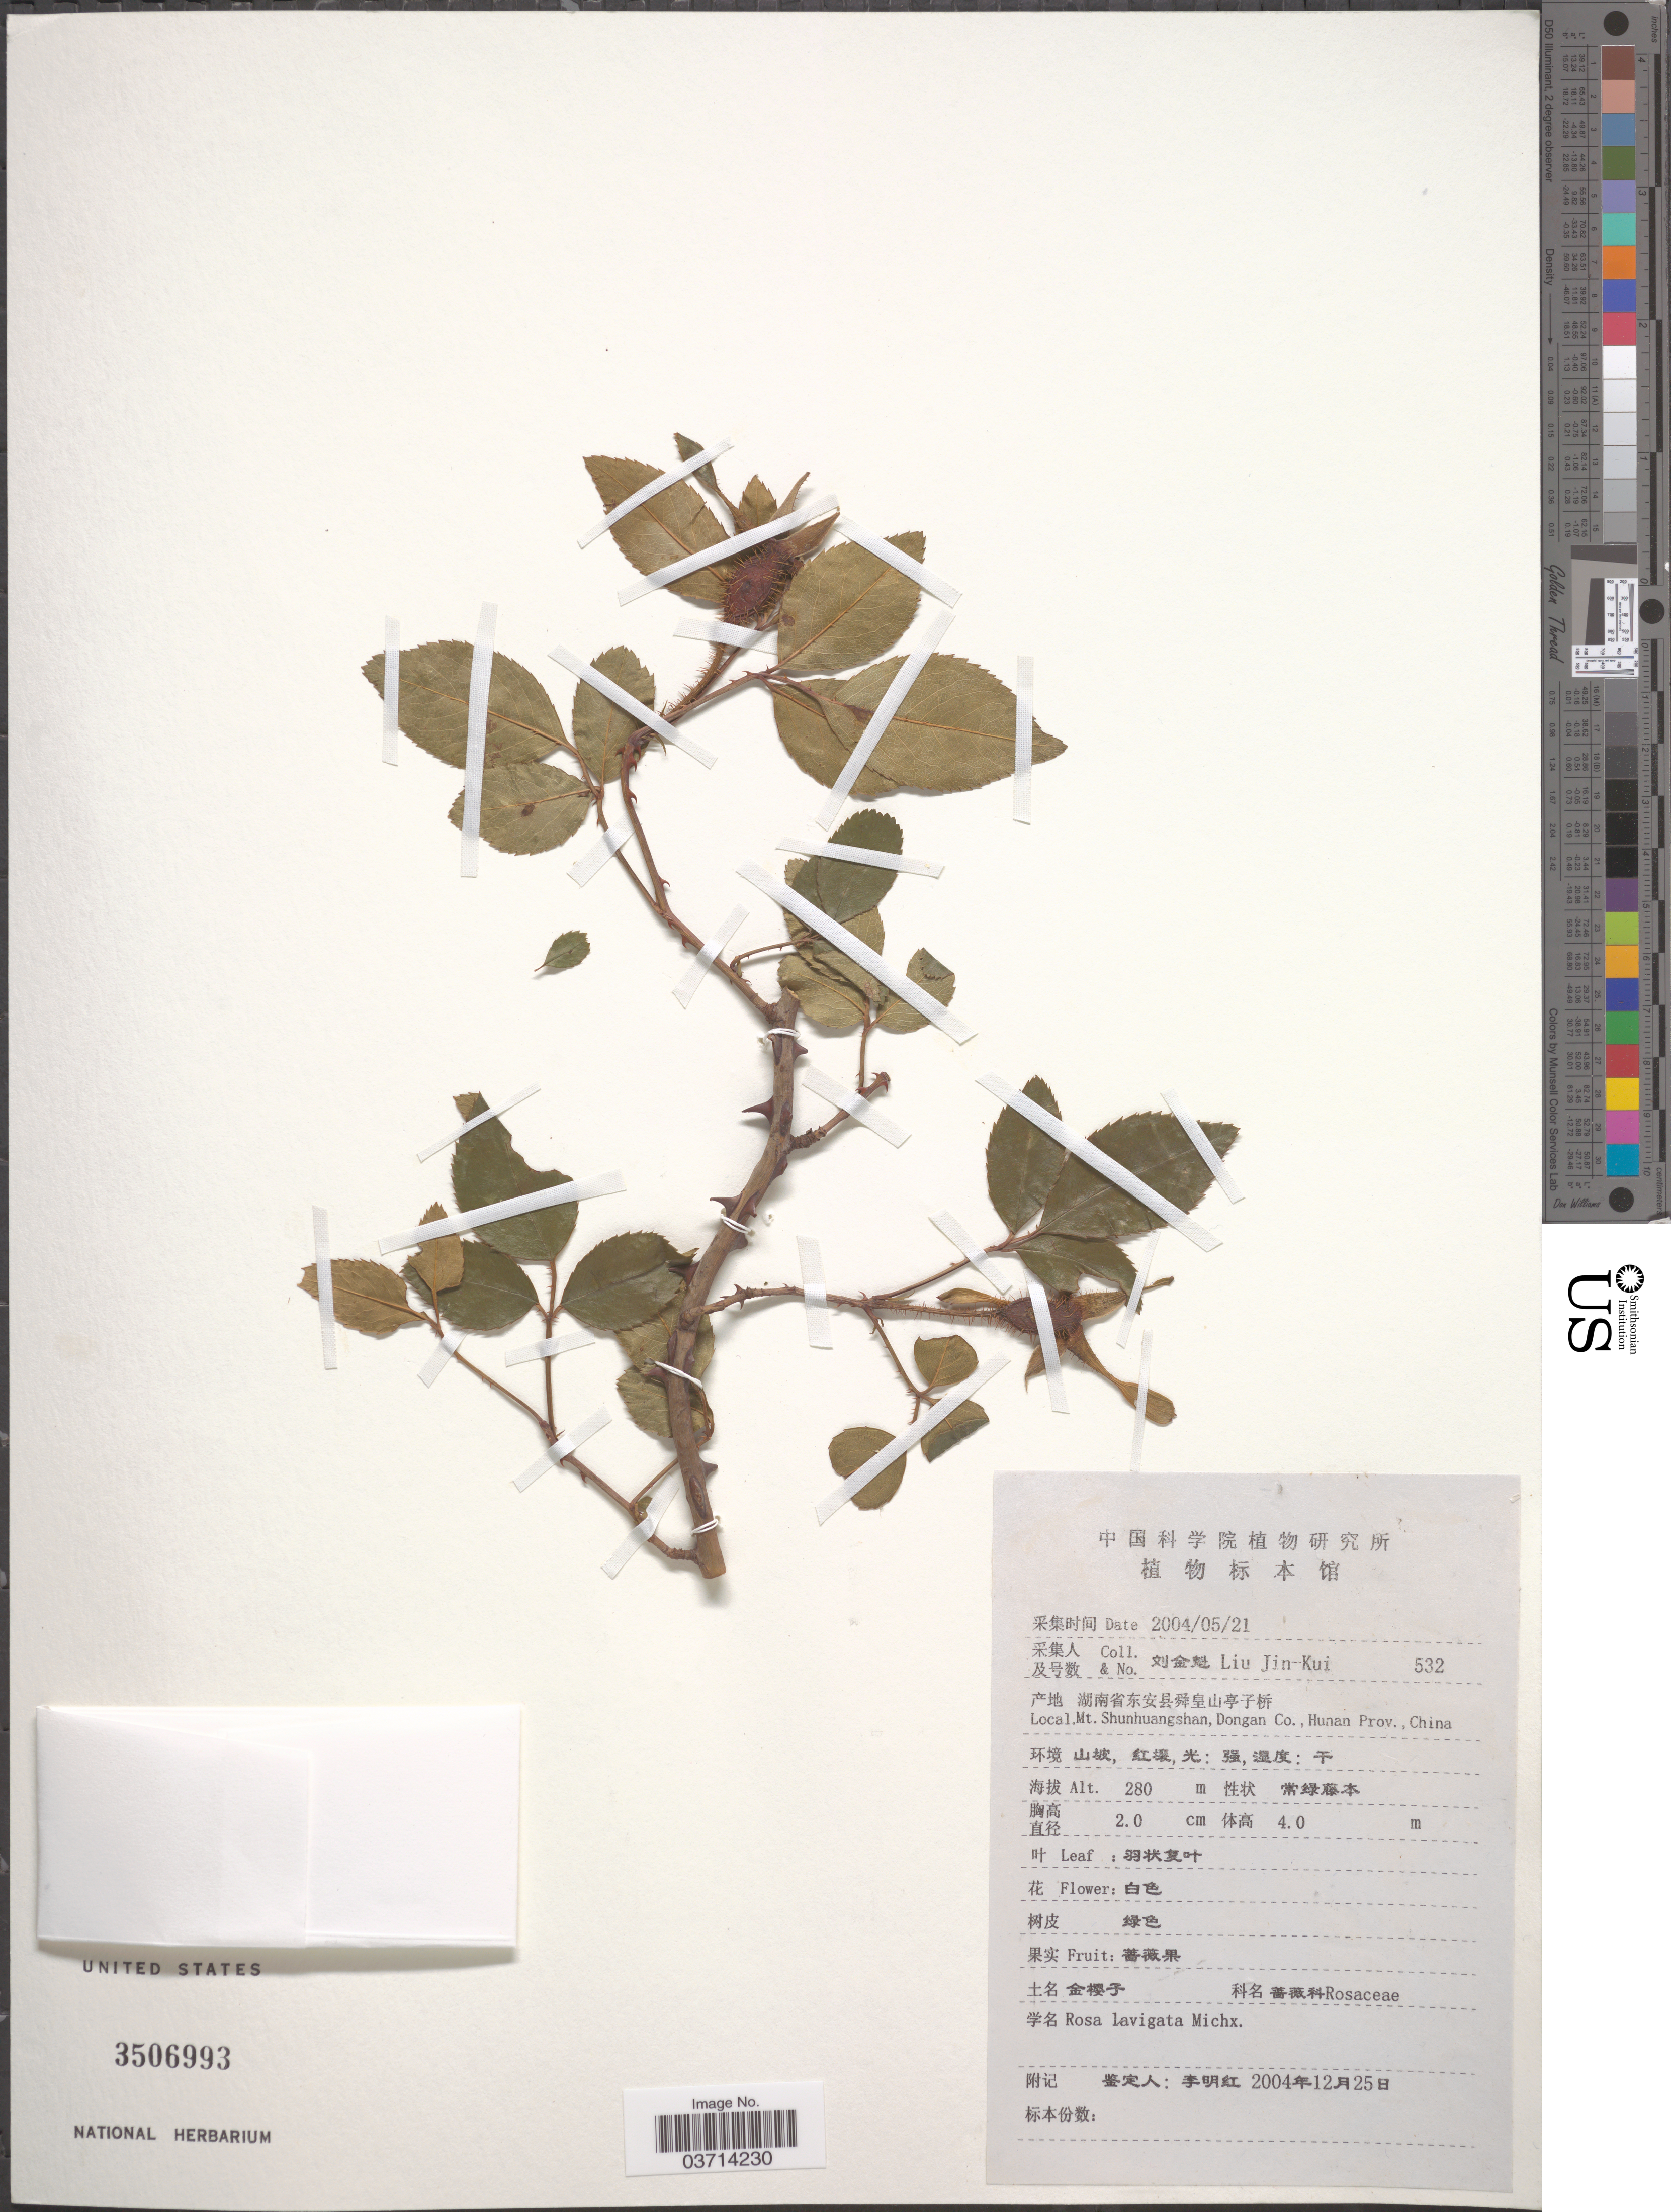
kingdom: Plantae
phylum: Tracheophyta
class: Magnoliopsida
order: Rosales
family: Rosaceae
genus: Rosa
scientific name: Rosa laevigata var. typica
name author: Herr.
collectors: Liu Jin-Kui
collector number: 532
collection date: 2004-05-21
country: China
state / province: Hunan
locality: Mt. Shunhuangshan, Dongan Co.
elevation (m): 280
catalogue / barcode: US 3606993